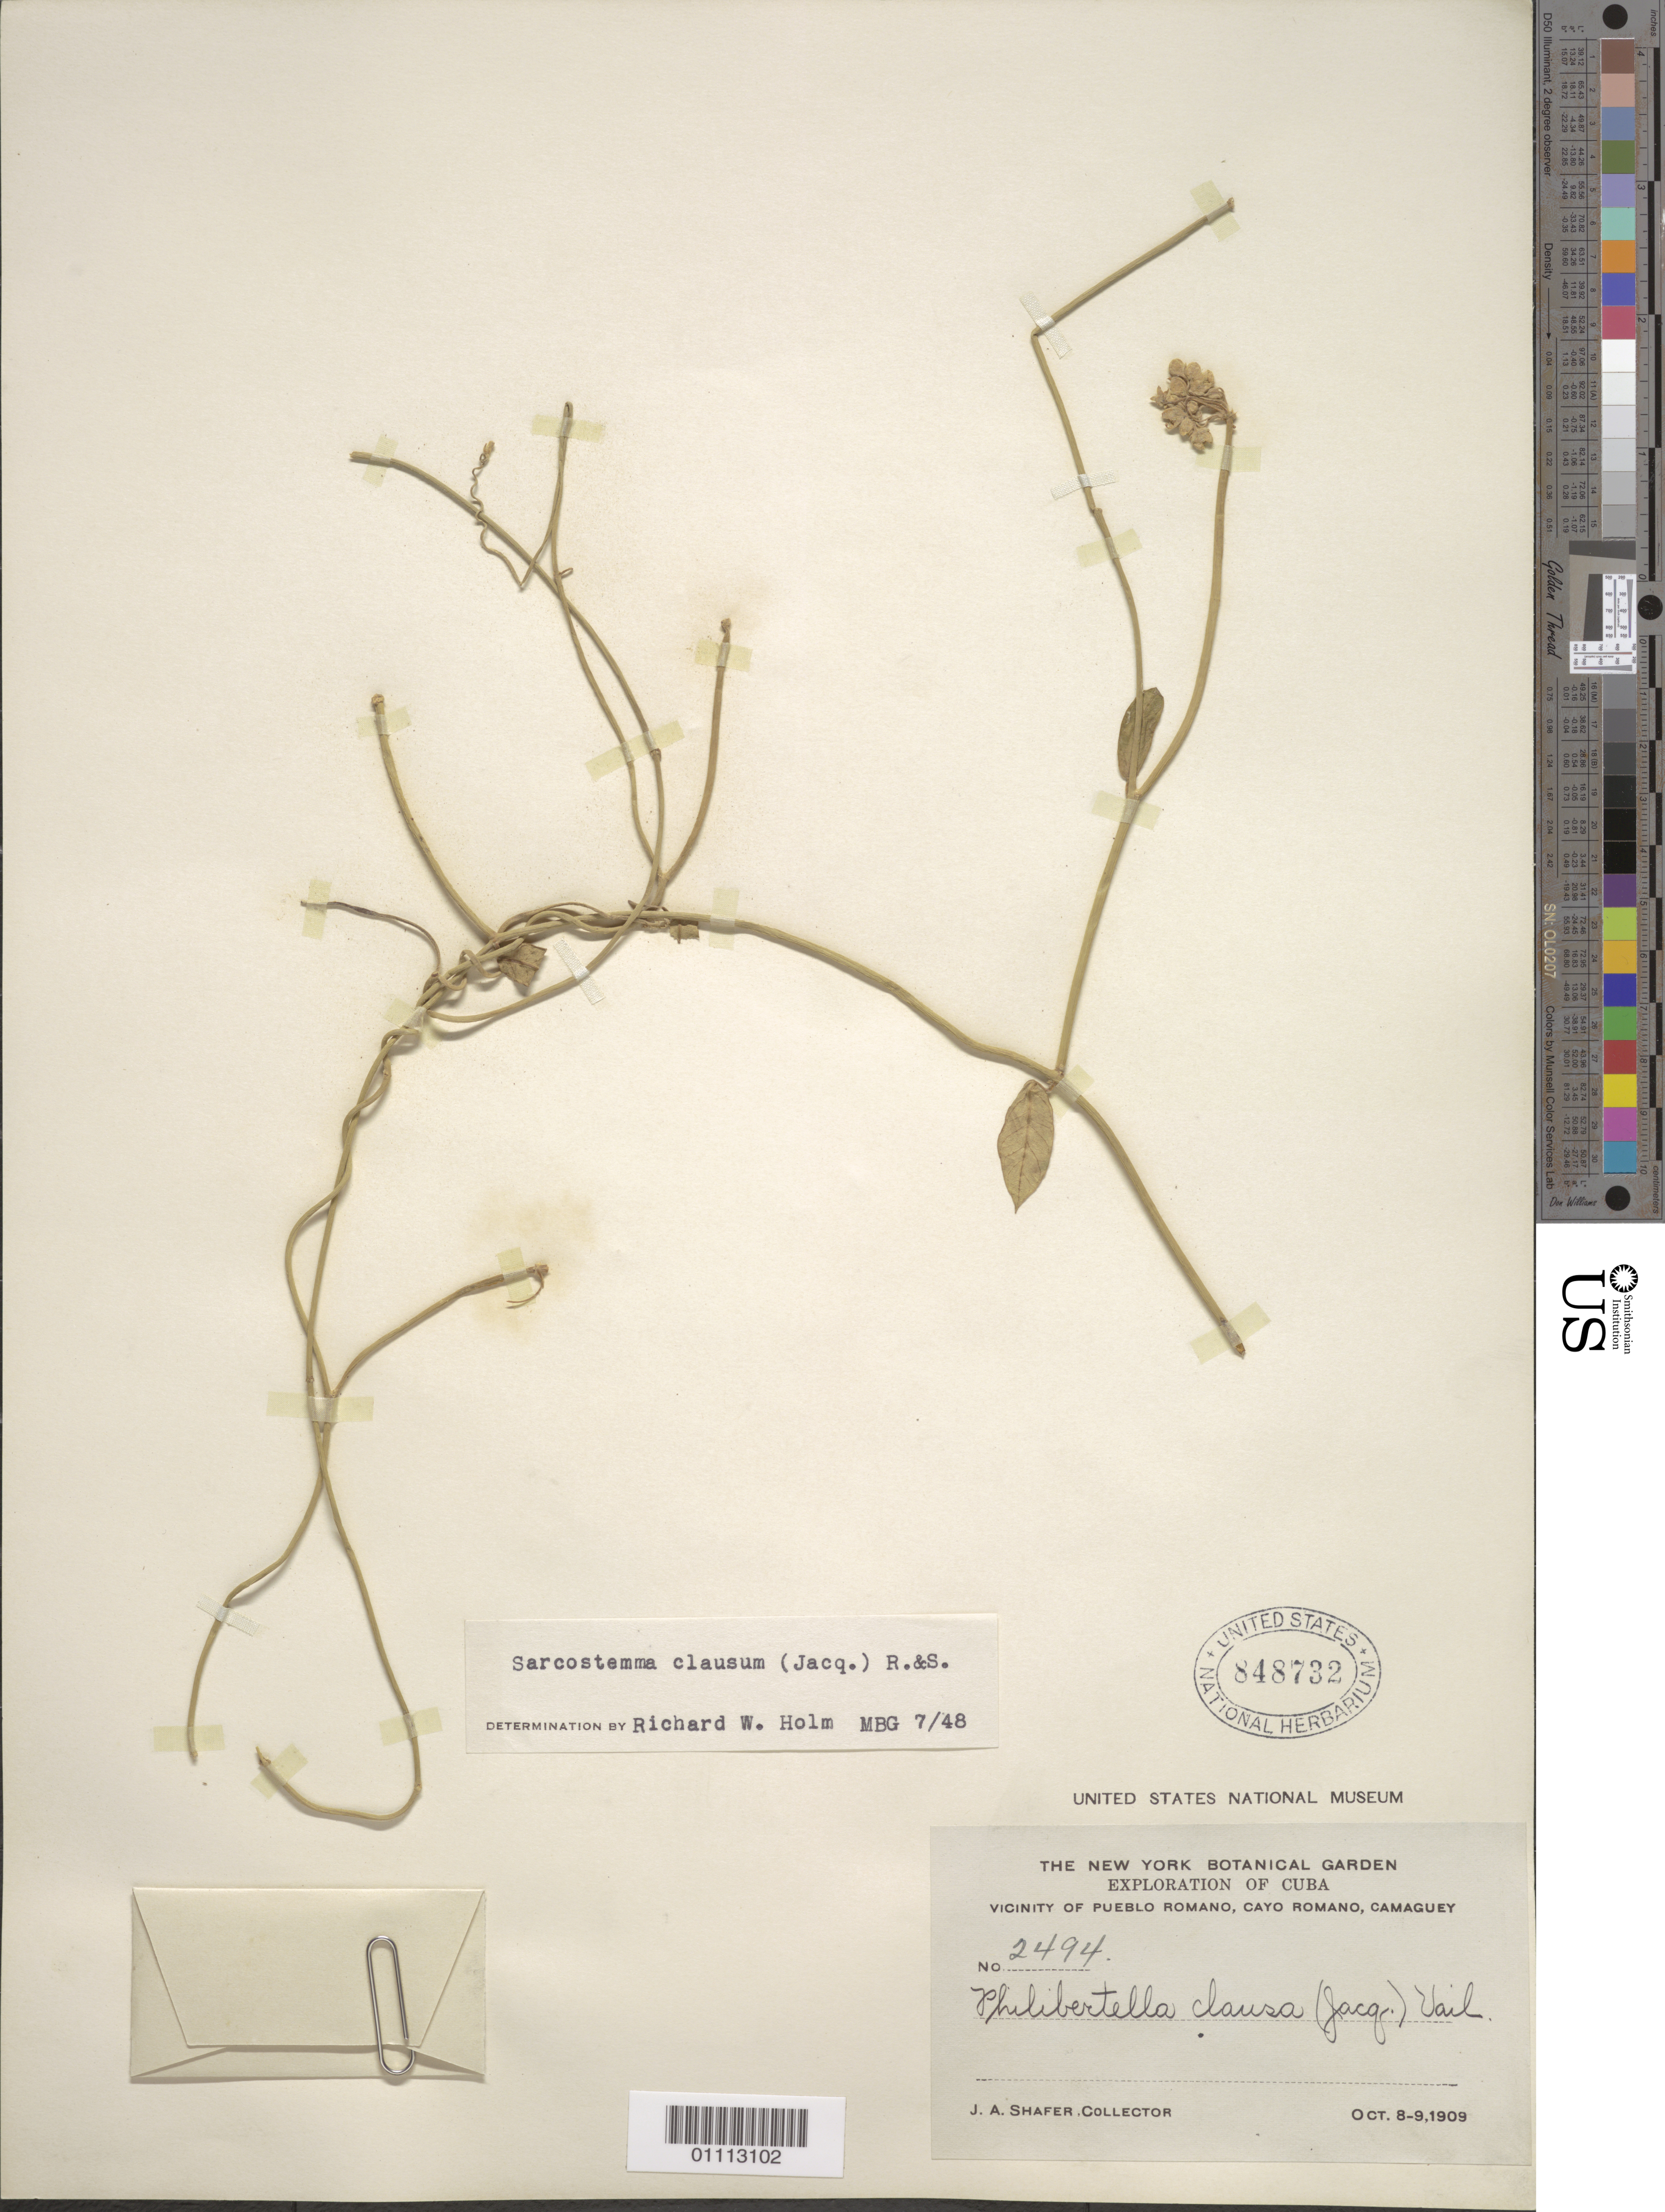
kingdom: Plantae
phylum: Tracheophyta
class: Magnoliopsida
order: Gentianales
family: Apocynaceae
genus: Sarcostemma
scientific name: Sarcostemma clausum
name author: (Jacq.) Schult.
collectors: J. A. Shafer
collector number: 2494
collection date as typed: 08 Oct 1909 to 09 Oct 1909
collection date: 1909-10-08/1909-10-09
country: Cuba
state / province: Camagüey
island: Cuba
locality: Vicinity of Pueblo Romano, Cayo Romano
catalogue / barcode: US 848732